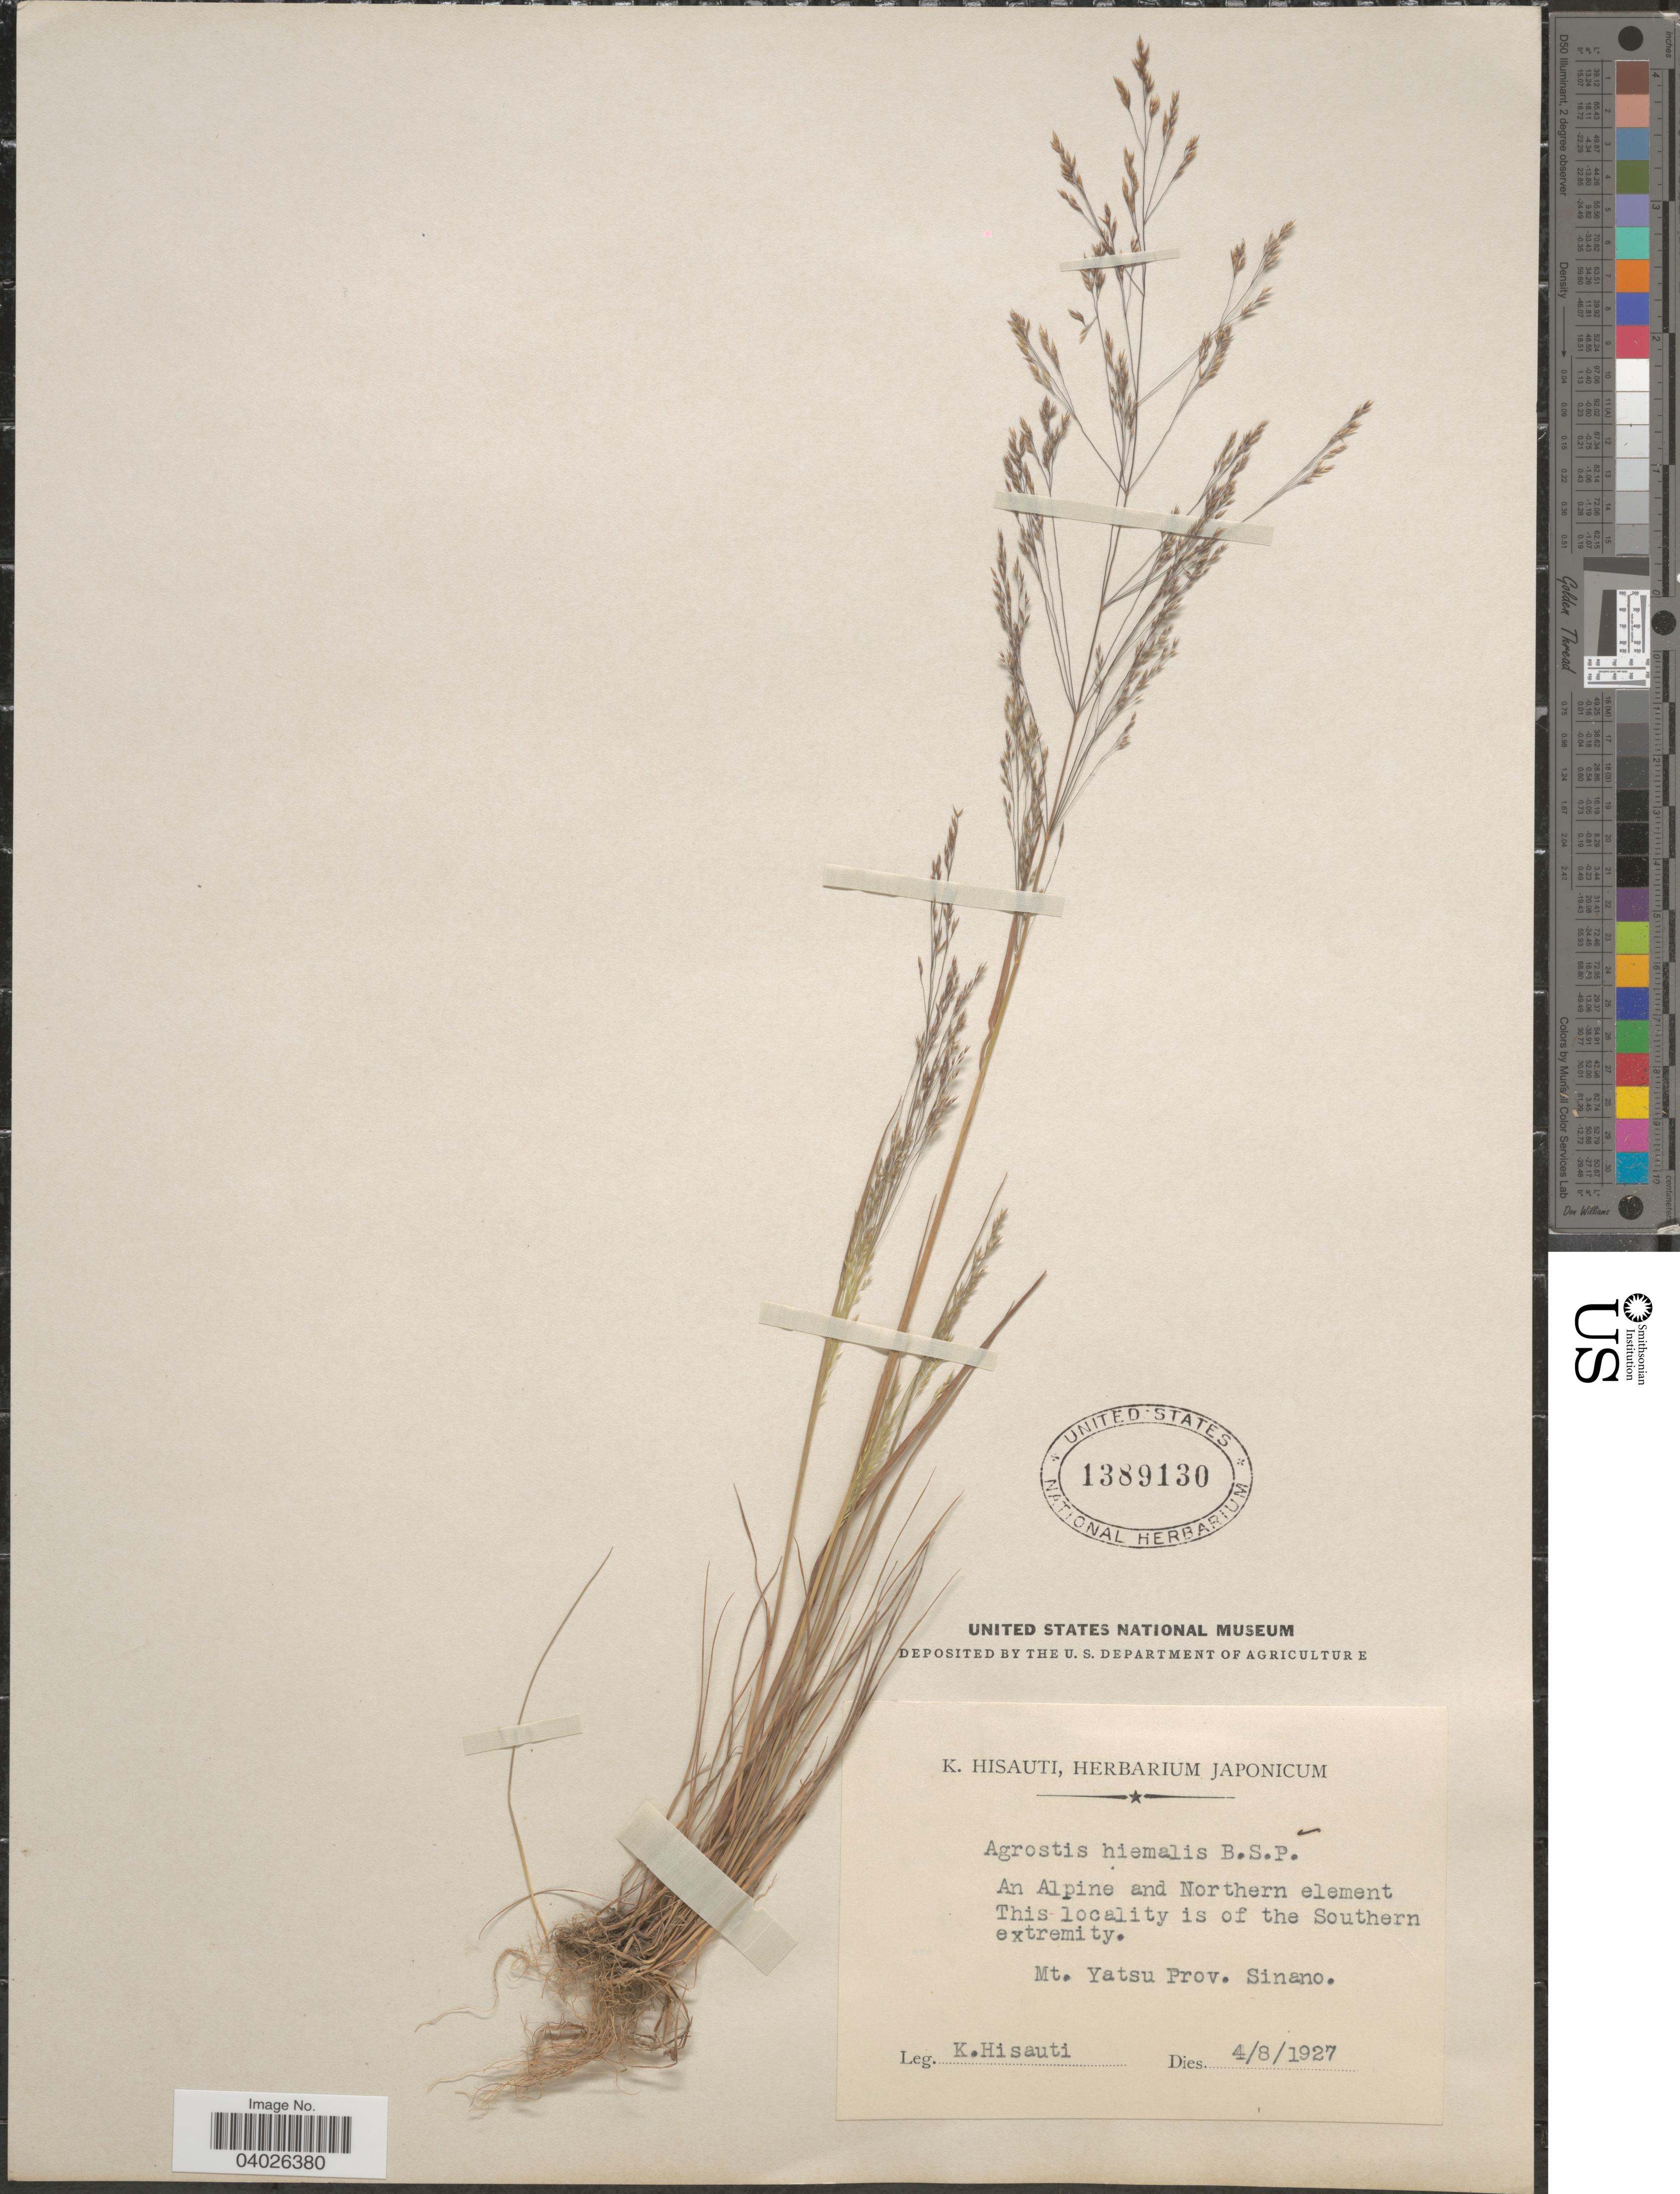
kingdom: Plantae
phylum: Tracheophyta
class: Liliopsida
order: Poales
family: Poaceae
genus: Agrostis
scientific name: Agrostis hyemalis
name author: (Walter) Britton et al.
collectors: K. Hisauti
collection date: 1927-08-04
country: Japan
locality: An Alpine and Northern element. Mt. Yatsu Prov. Sinano.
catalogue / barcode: US 1389130